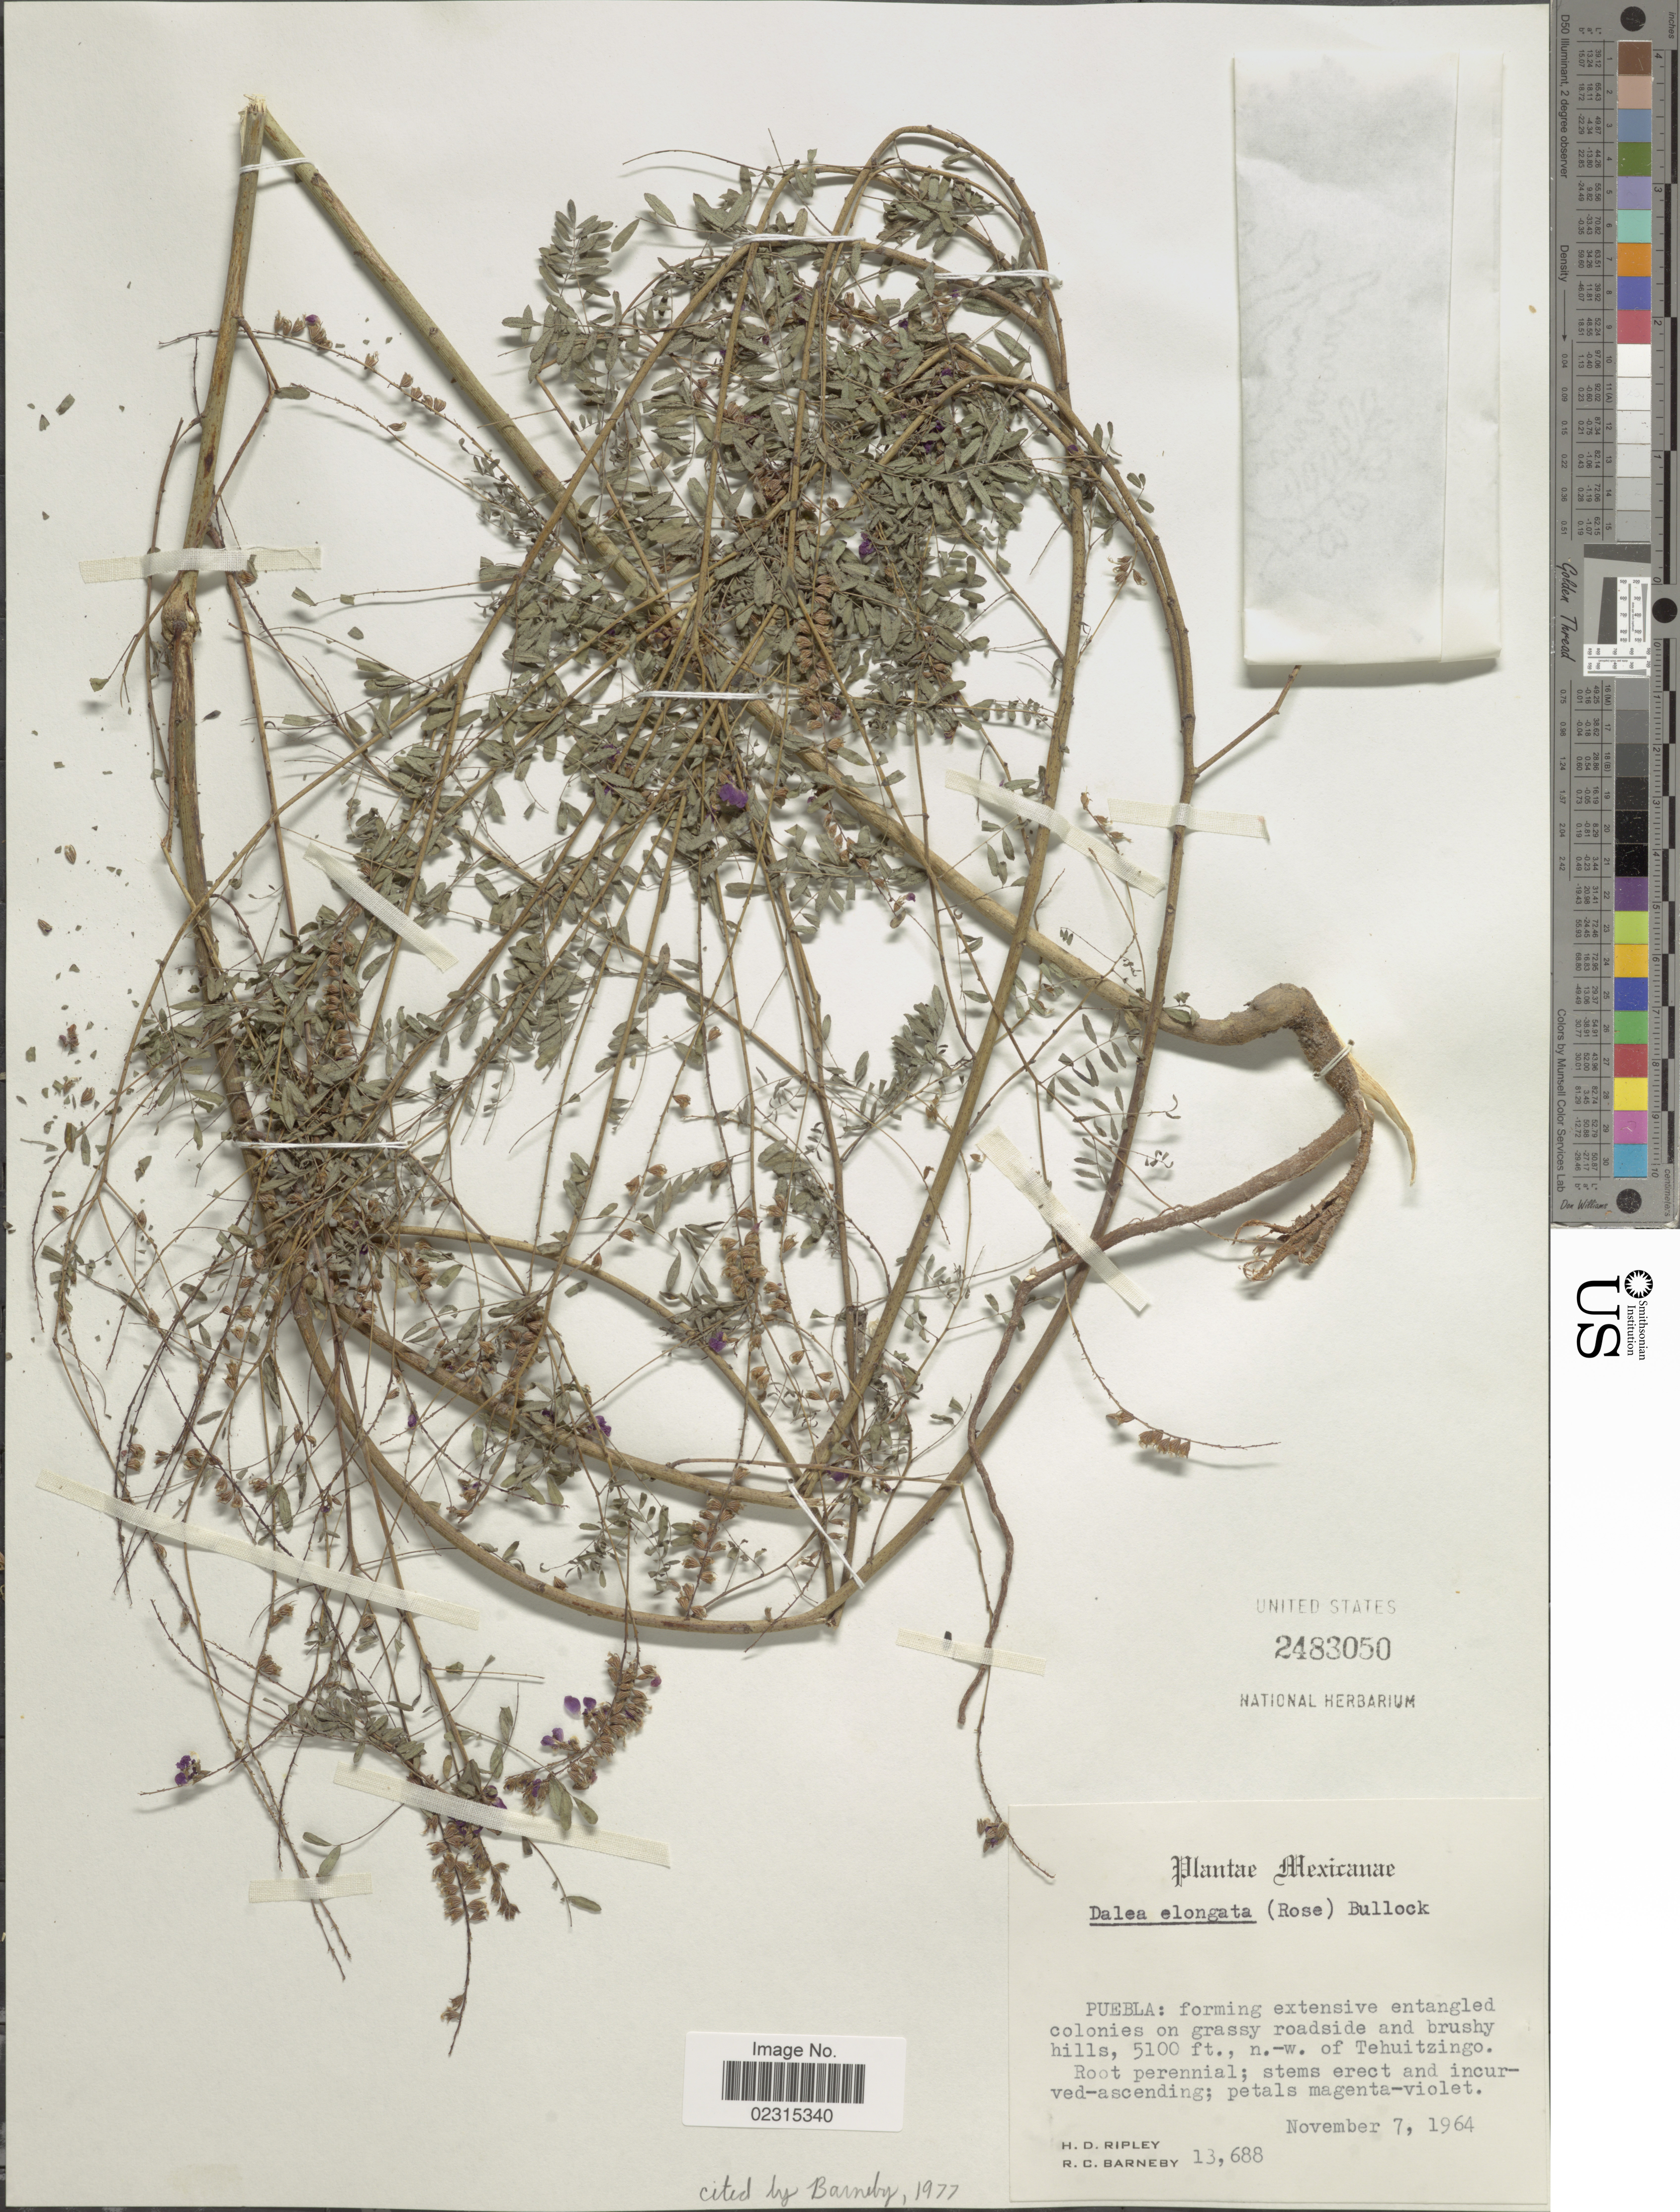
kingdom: Plantae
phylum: Tracheophyta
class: Magnoliopsida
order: Fabales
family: Fabaceae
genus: Marina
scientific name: Marina neglecta var. elongata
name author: (Rose) Barneby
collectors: H. Ripley & R. C. Barneby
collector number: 13688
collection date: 1964-11-07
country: Mexico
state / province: Puebla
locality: n.-w. of Tehuitzingo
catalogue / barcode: US 2483050